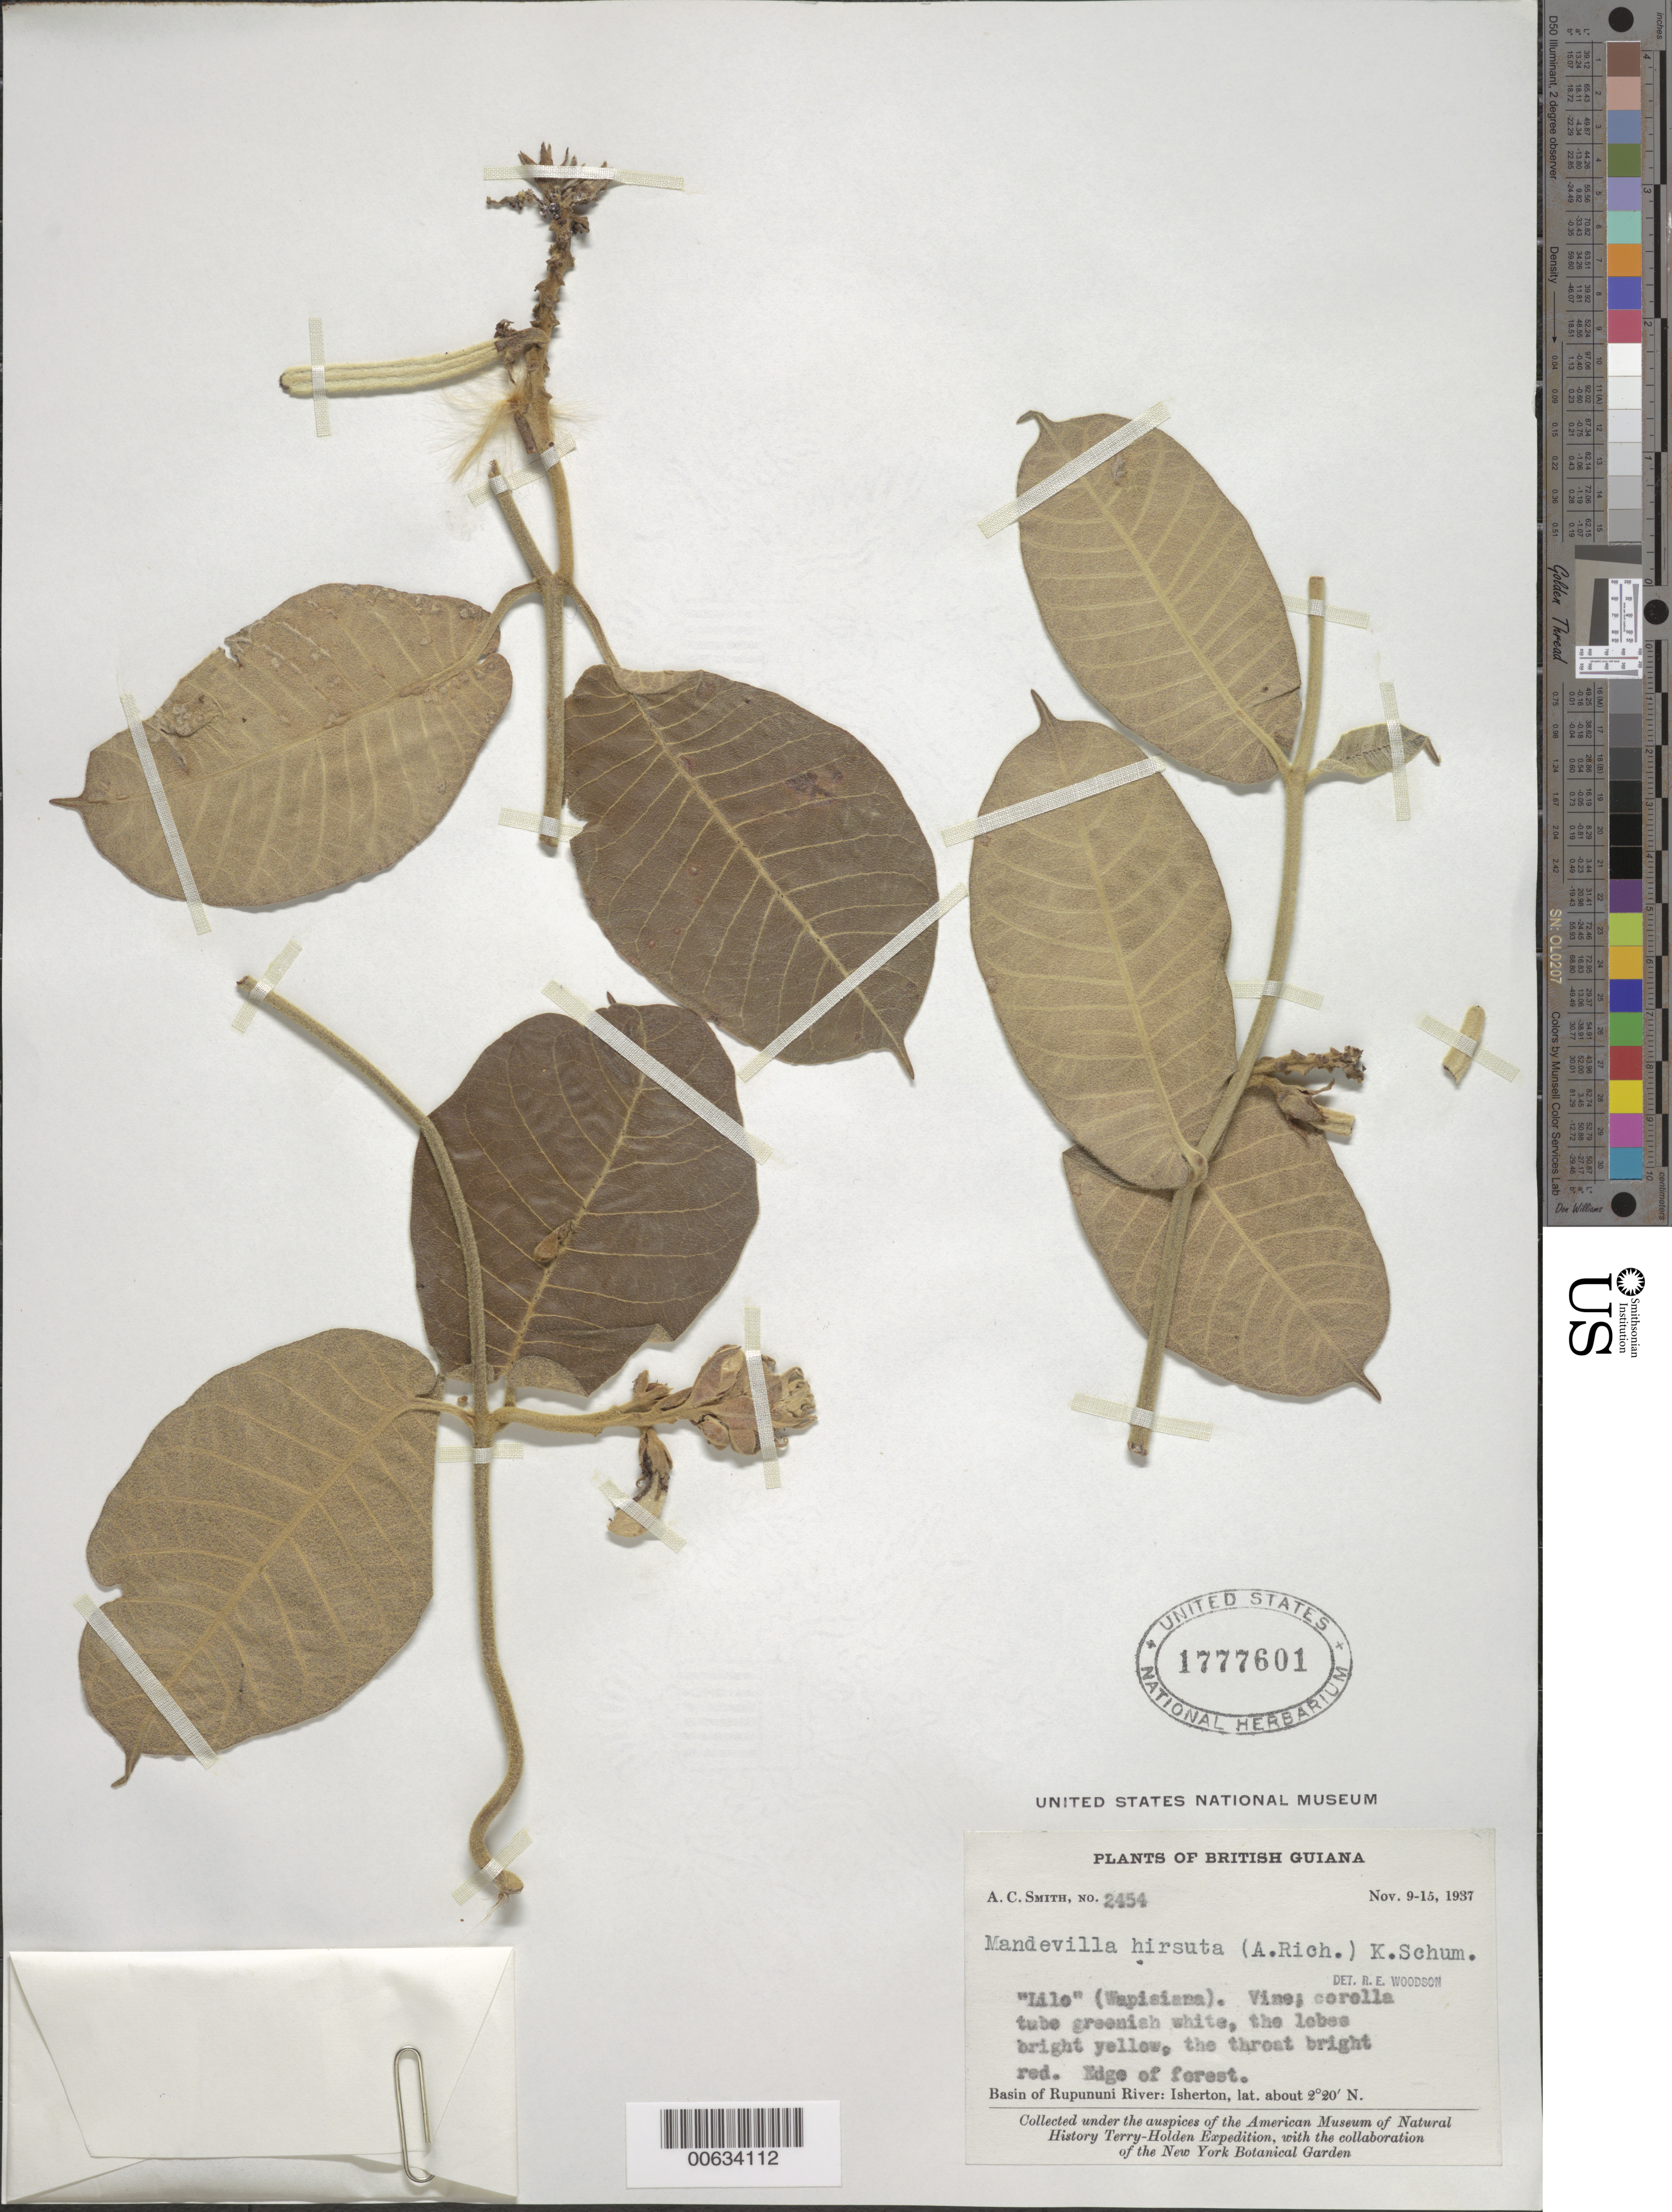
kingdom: Plantae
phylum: Tracheophyta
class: Magnoliopsida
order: Gentianales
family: Apocynaceae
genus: Mandevilla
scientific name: Mandevilla hirsuta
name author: (Rich.) K. Schum.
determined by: Woodson, R. E., Jr.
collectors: A. C. Smith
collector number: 2454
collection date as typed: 9-Nov-37 to 15-Nov-37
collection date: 1937-11-09/1937-11-15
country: Guyana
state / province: U. Takutu-U. Essequibo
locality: Isherton, basin of Rupununi River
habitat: Edge of forest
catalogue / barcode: US 1777601